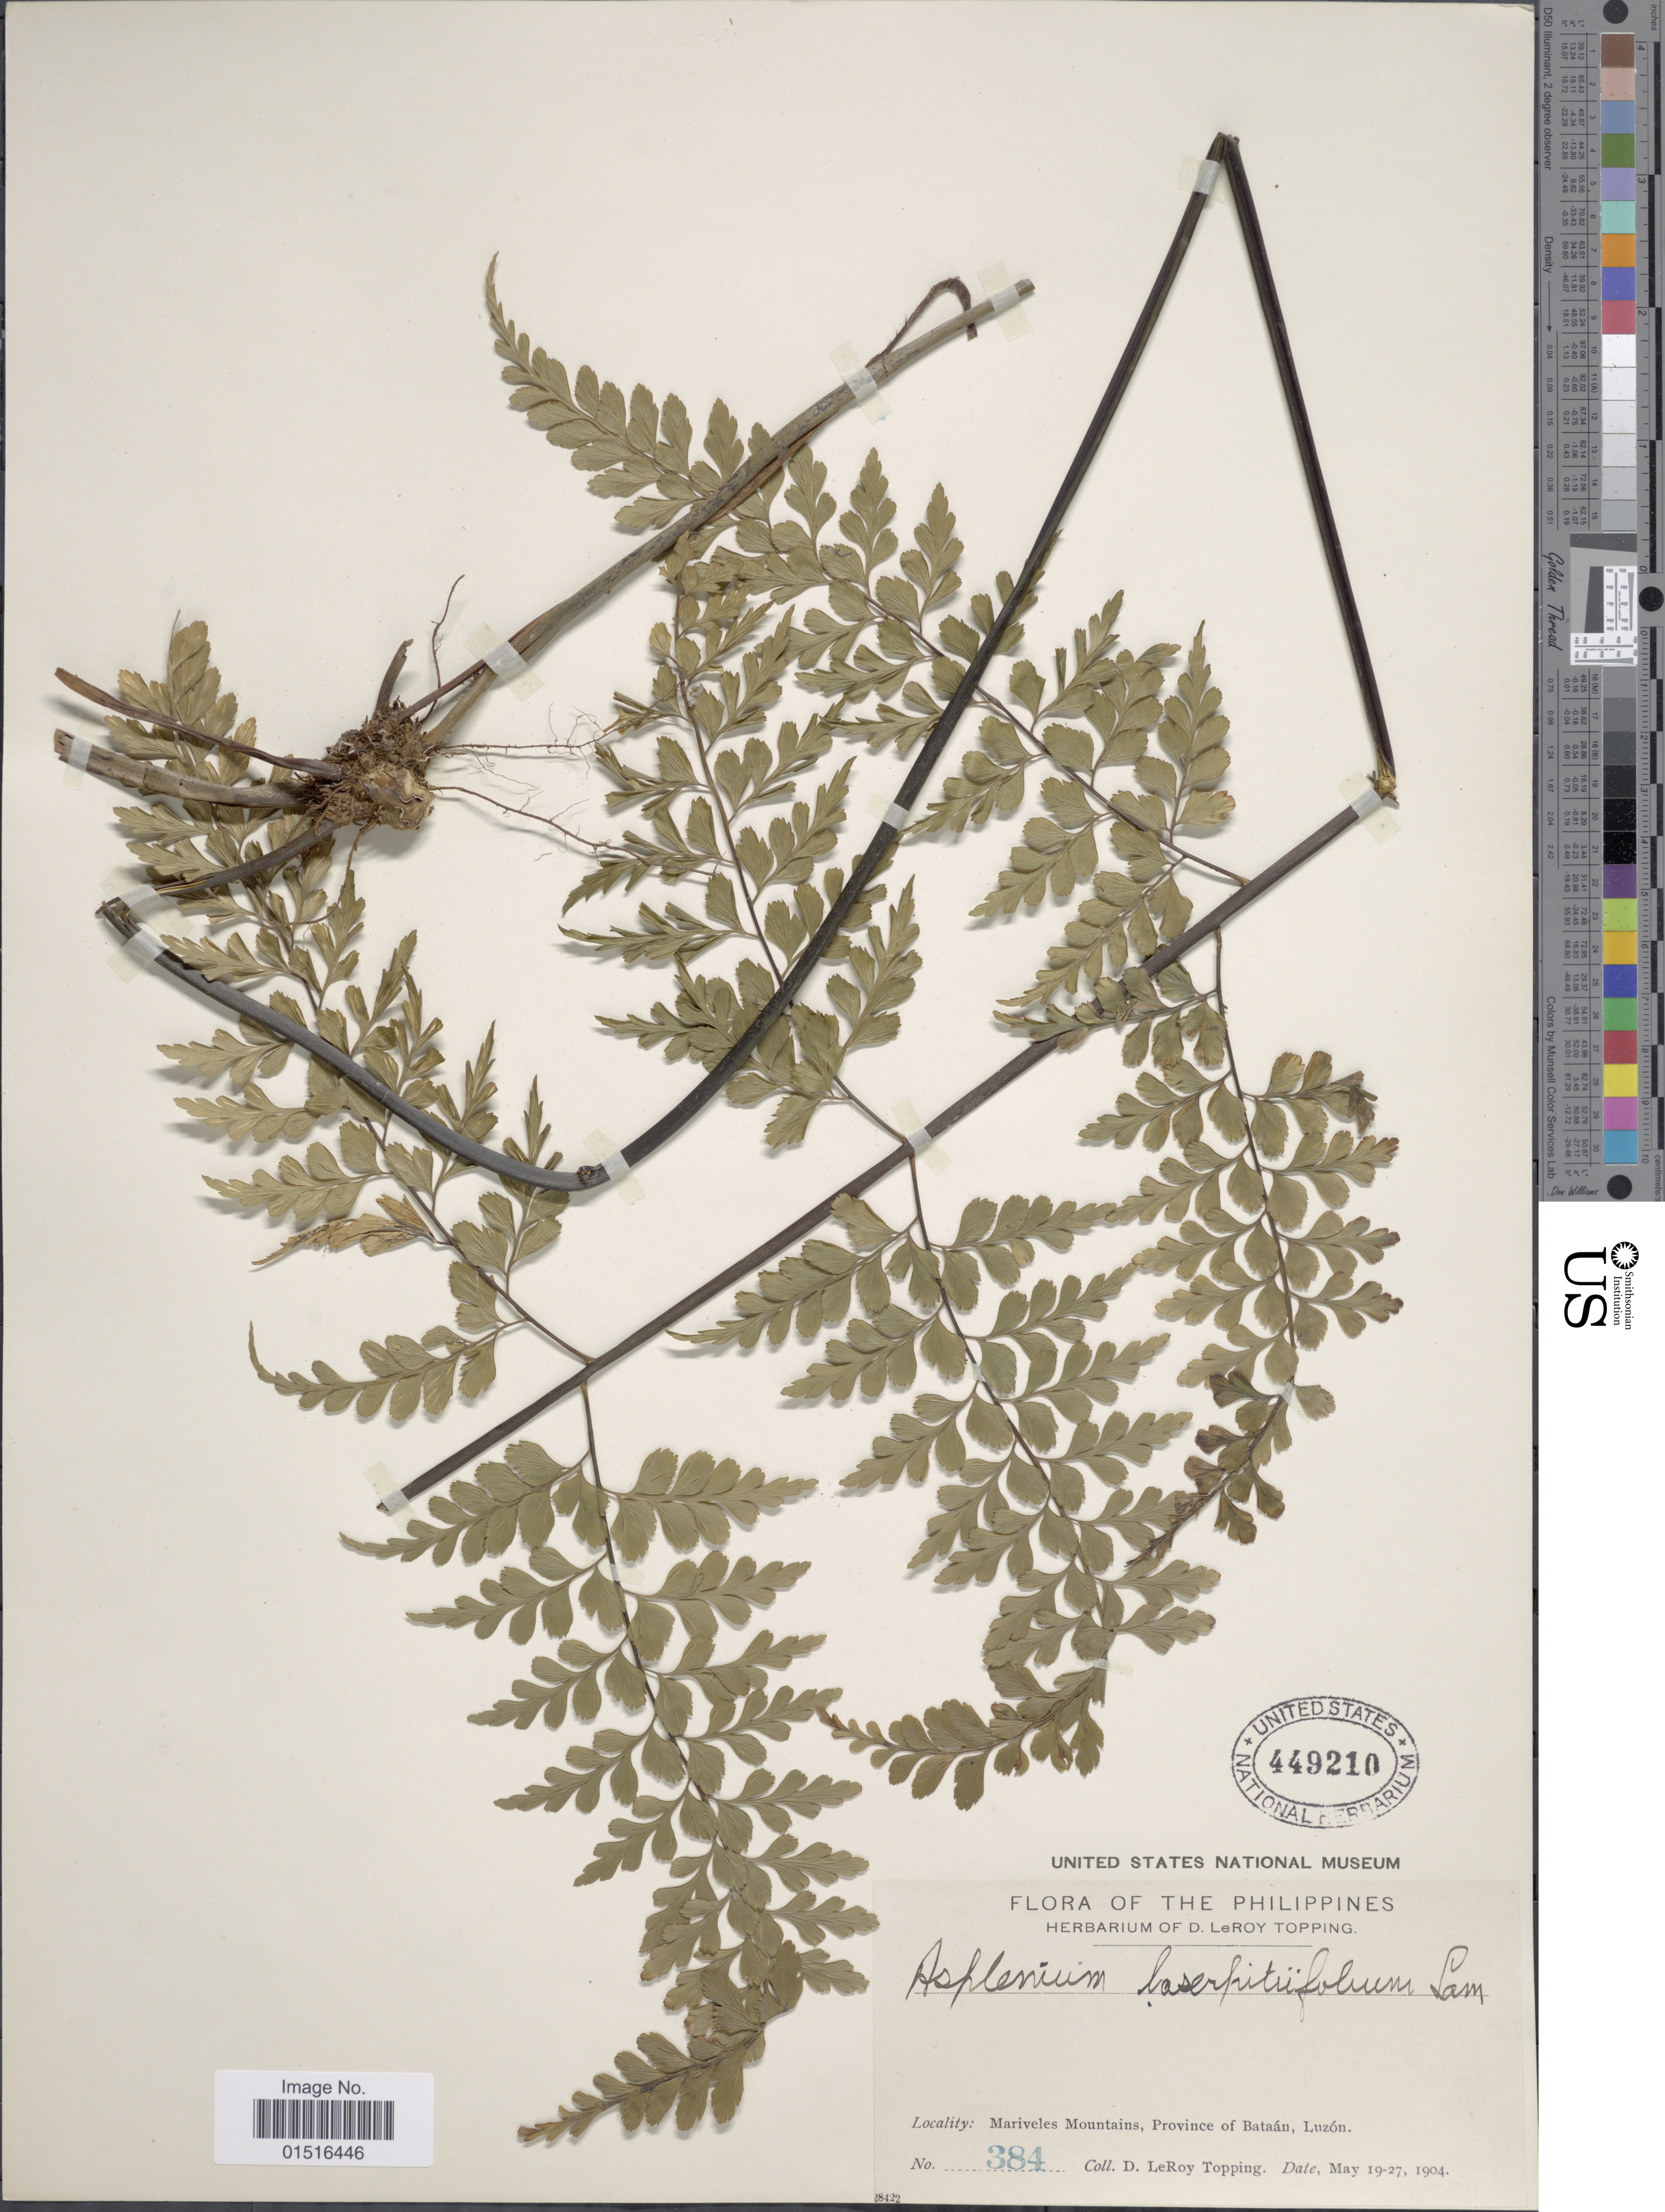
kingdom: Plantae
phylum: Tracheophyta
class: Polypodiopsida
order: Polypodiales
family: Aspleniaceae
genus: Asplenium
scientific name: Asplenium laserpitiifolium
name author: Lam.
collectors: D. L. Topping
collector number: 384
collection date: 1904-05-19/1904-05-27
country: Philippines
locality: Mariveles Mountains, province of Bataan, Luzon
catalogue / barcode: US 449210